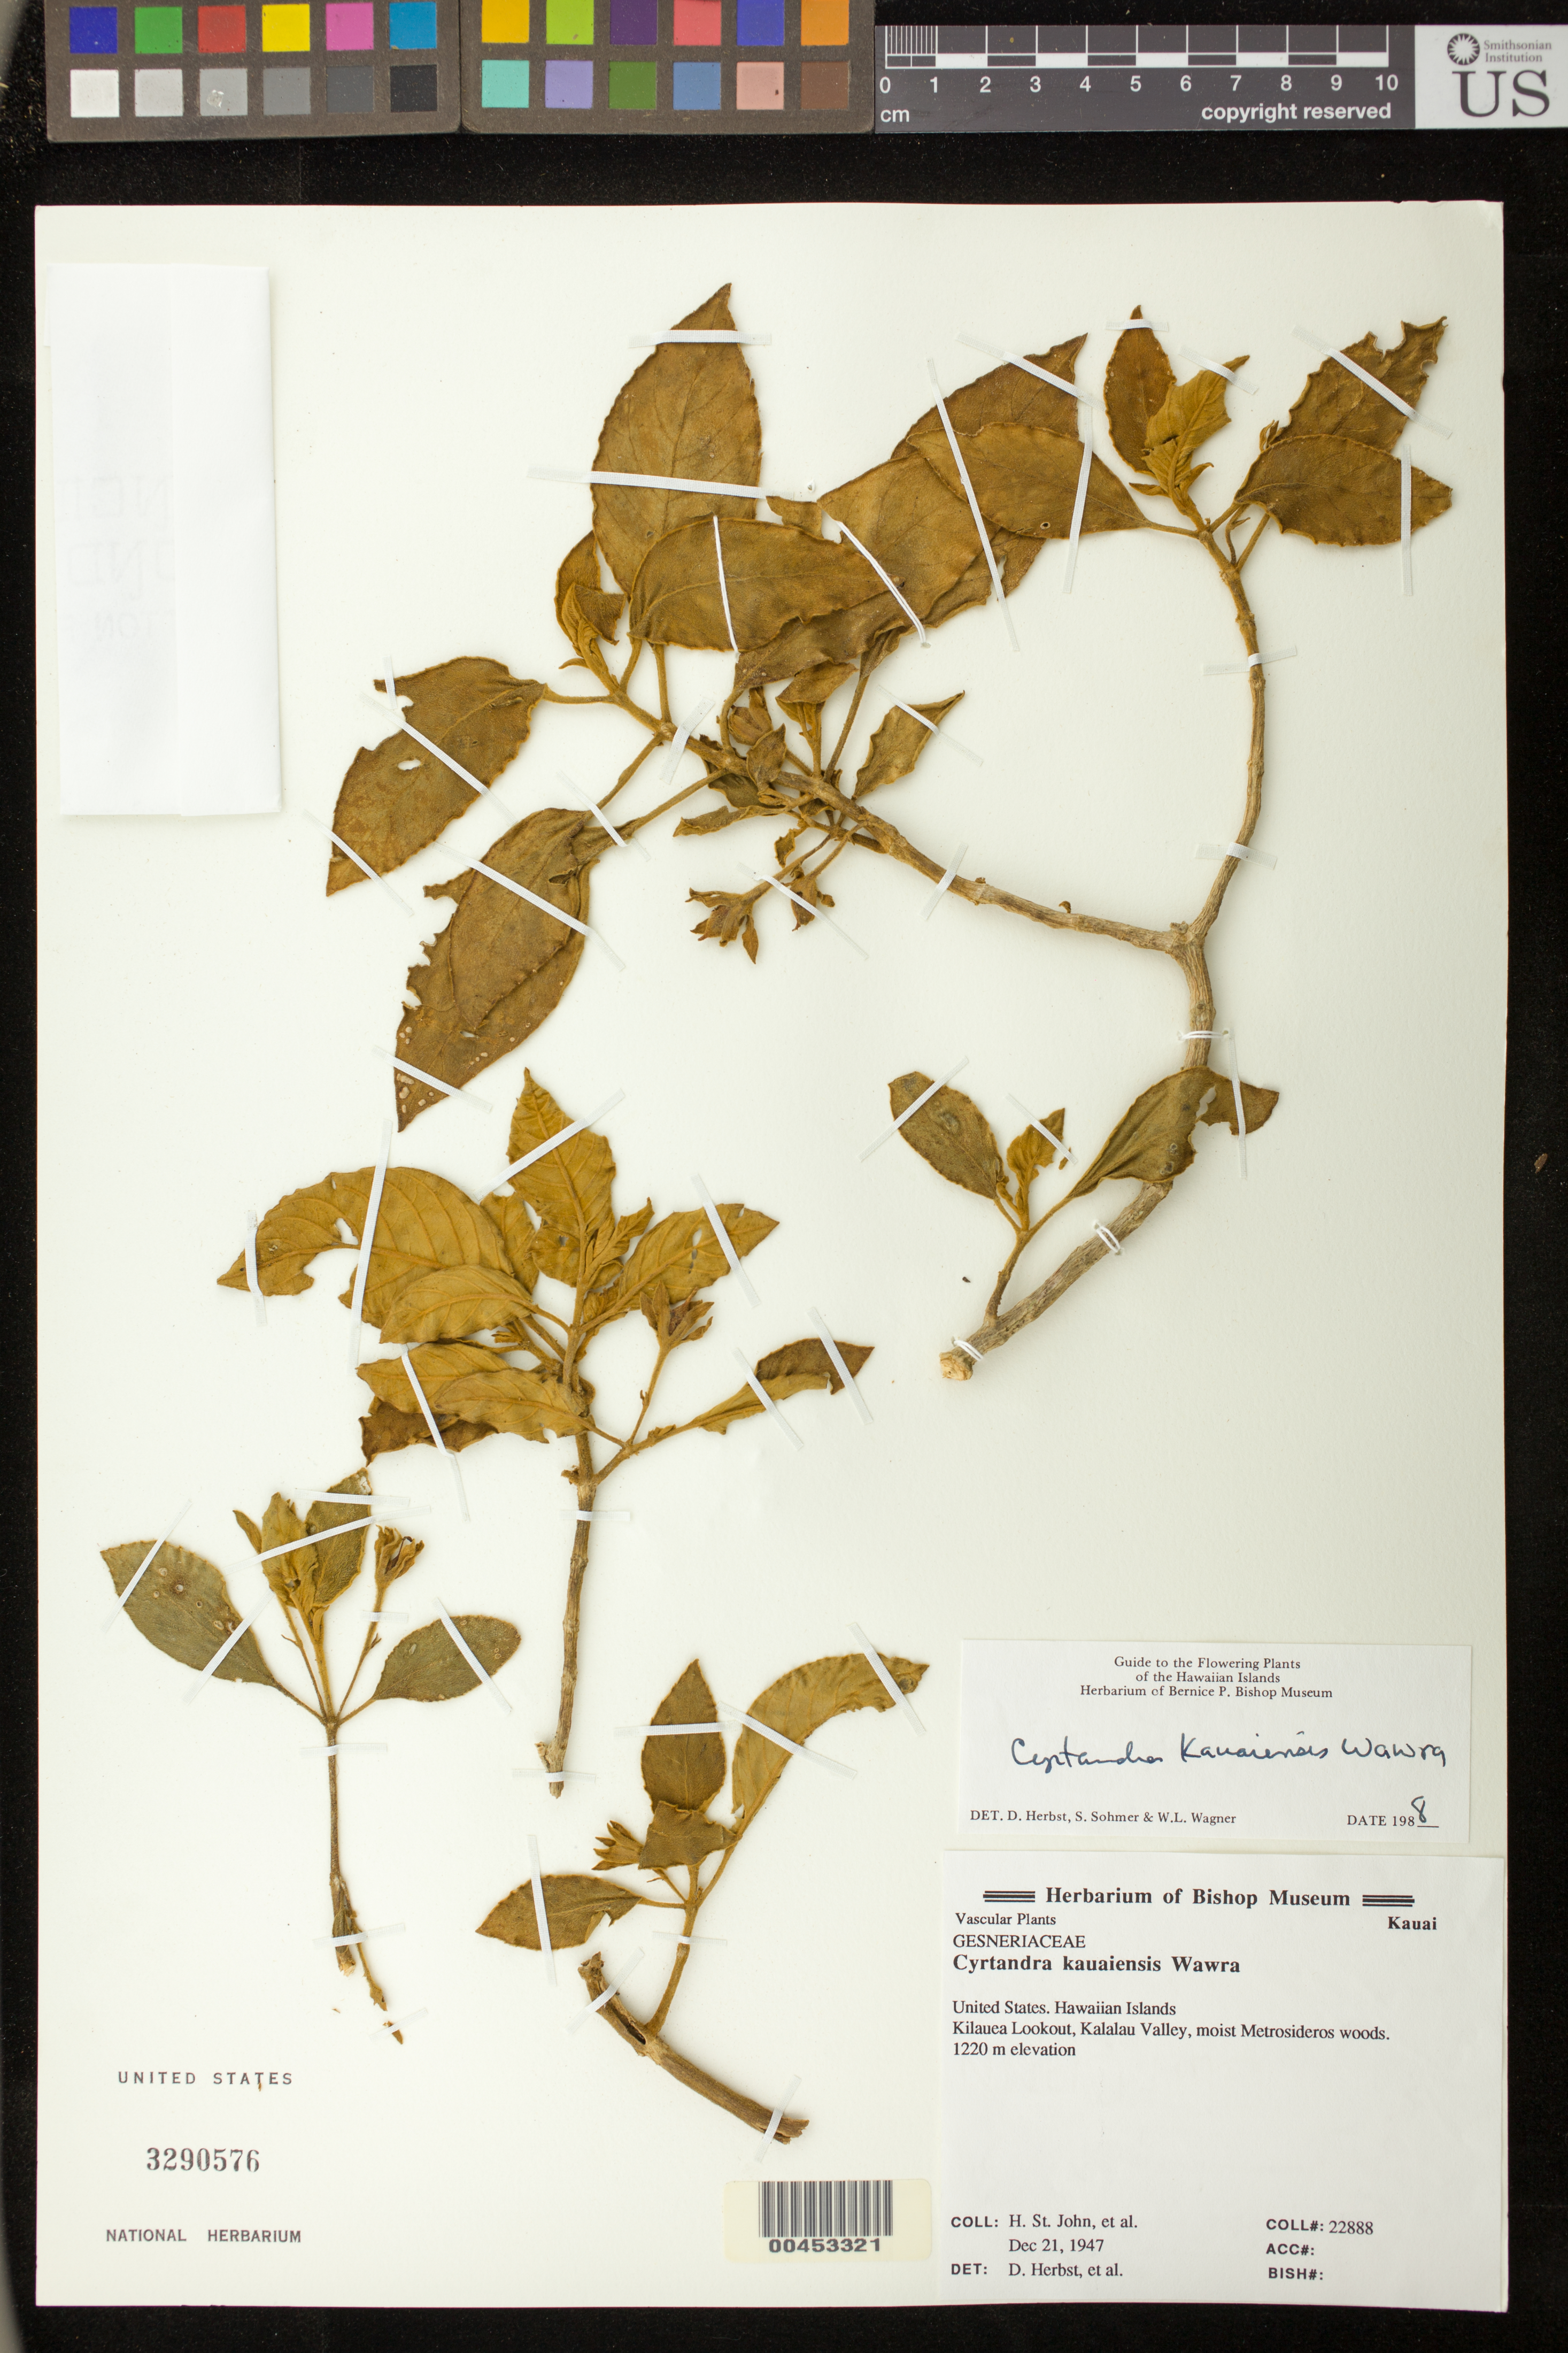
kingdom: Plantae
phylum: Tracheophyta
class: Magnoliopsida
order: Lamiales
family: Gesneriaceae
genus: Cyrtandra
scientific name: Cyrtandra kauaiensis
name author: Wawra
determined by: Herbst, D. R.; Sohmer, S. H.; Wagner, W. L.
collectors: H. St. John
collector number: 22888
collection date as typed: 21 Dec 1947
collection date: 1947-12-21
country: United States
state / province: Hawaii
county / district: Kauai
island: Kaua'i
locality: Kilauea Lookout, Kalalau Valley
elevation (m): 1220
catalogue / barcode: US 3290576